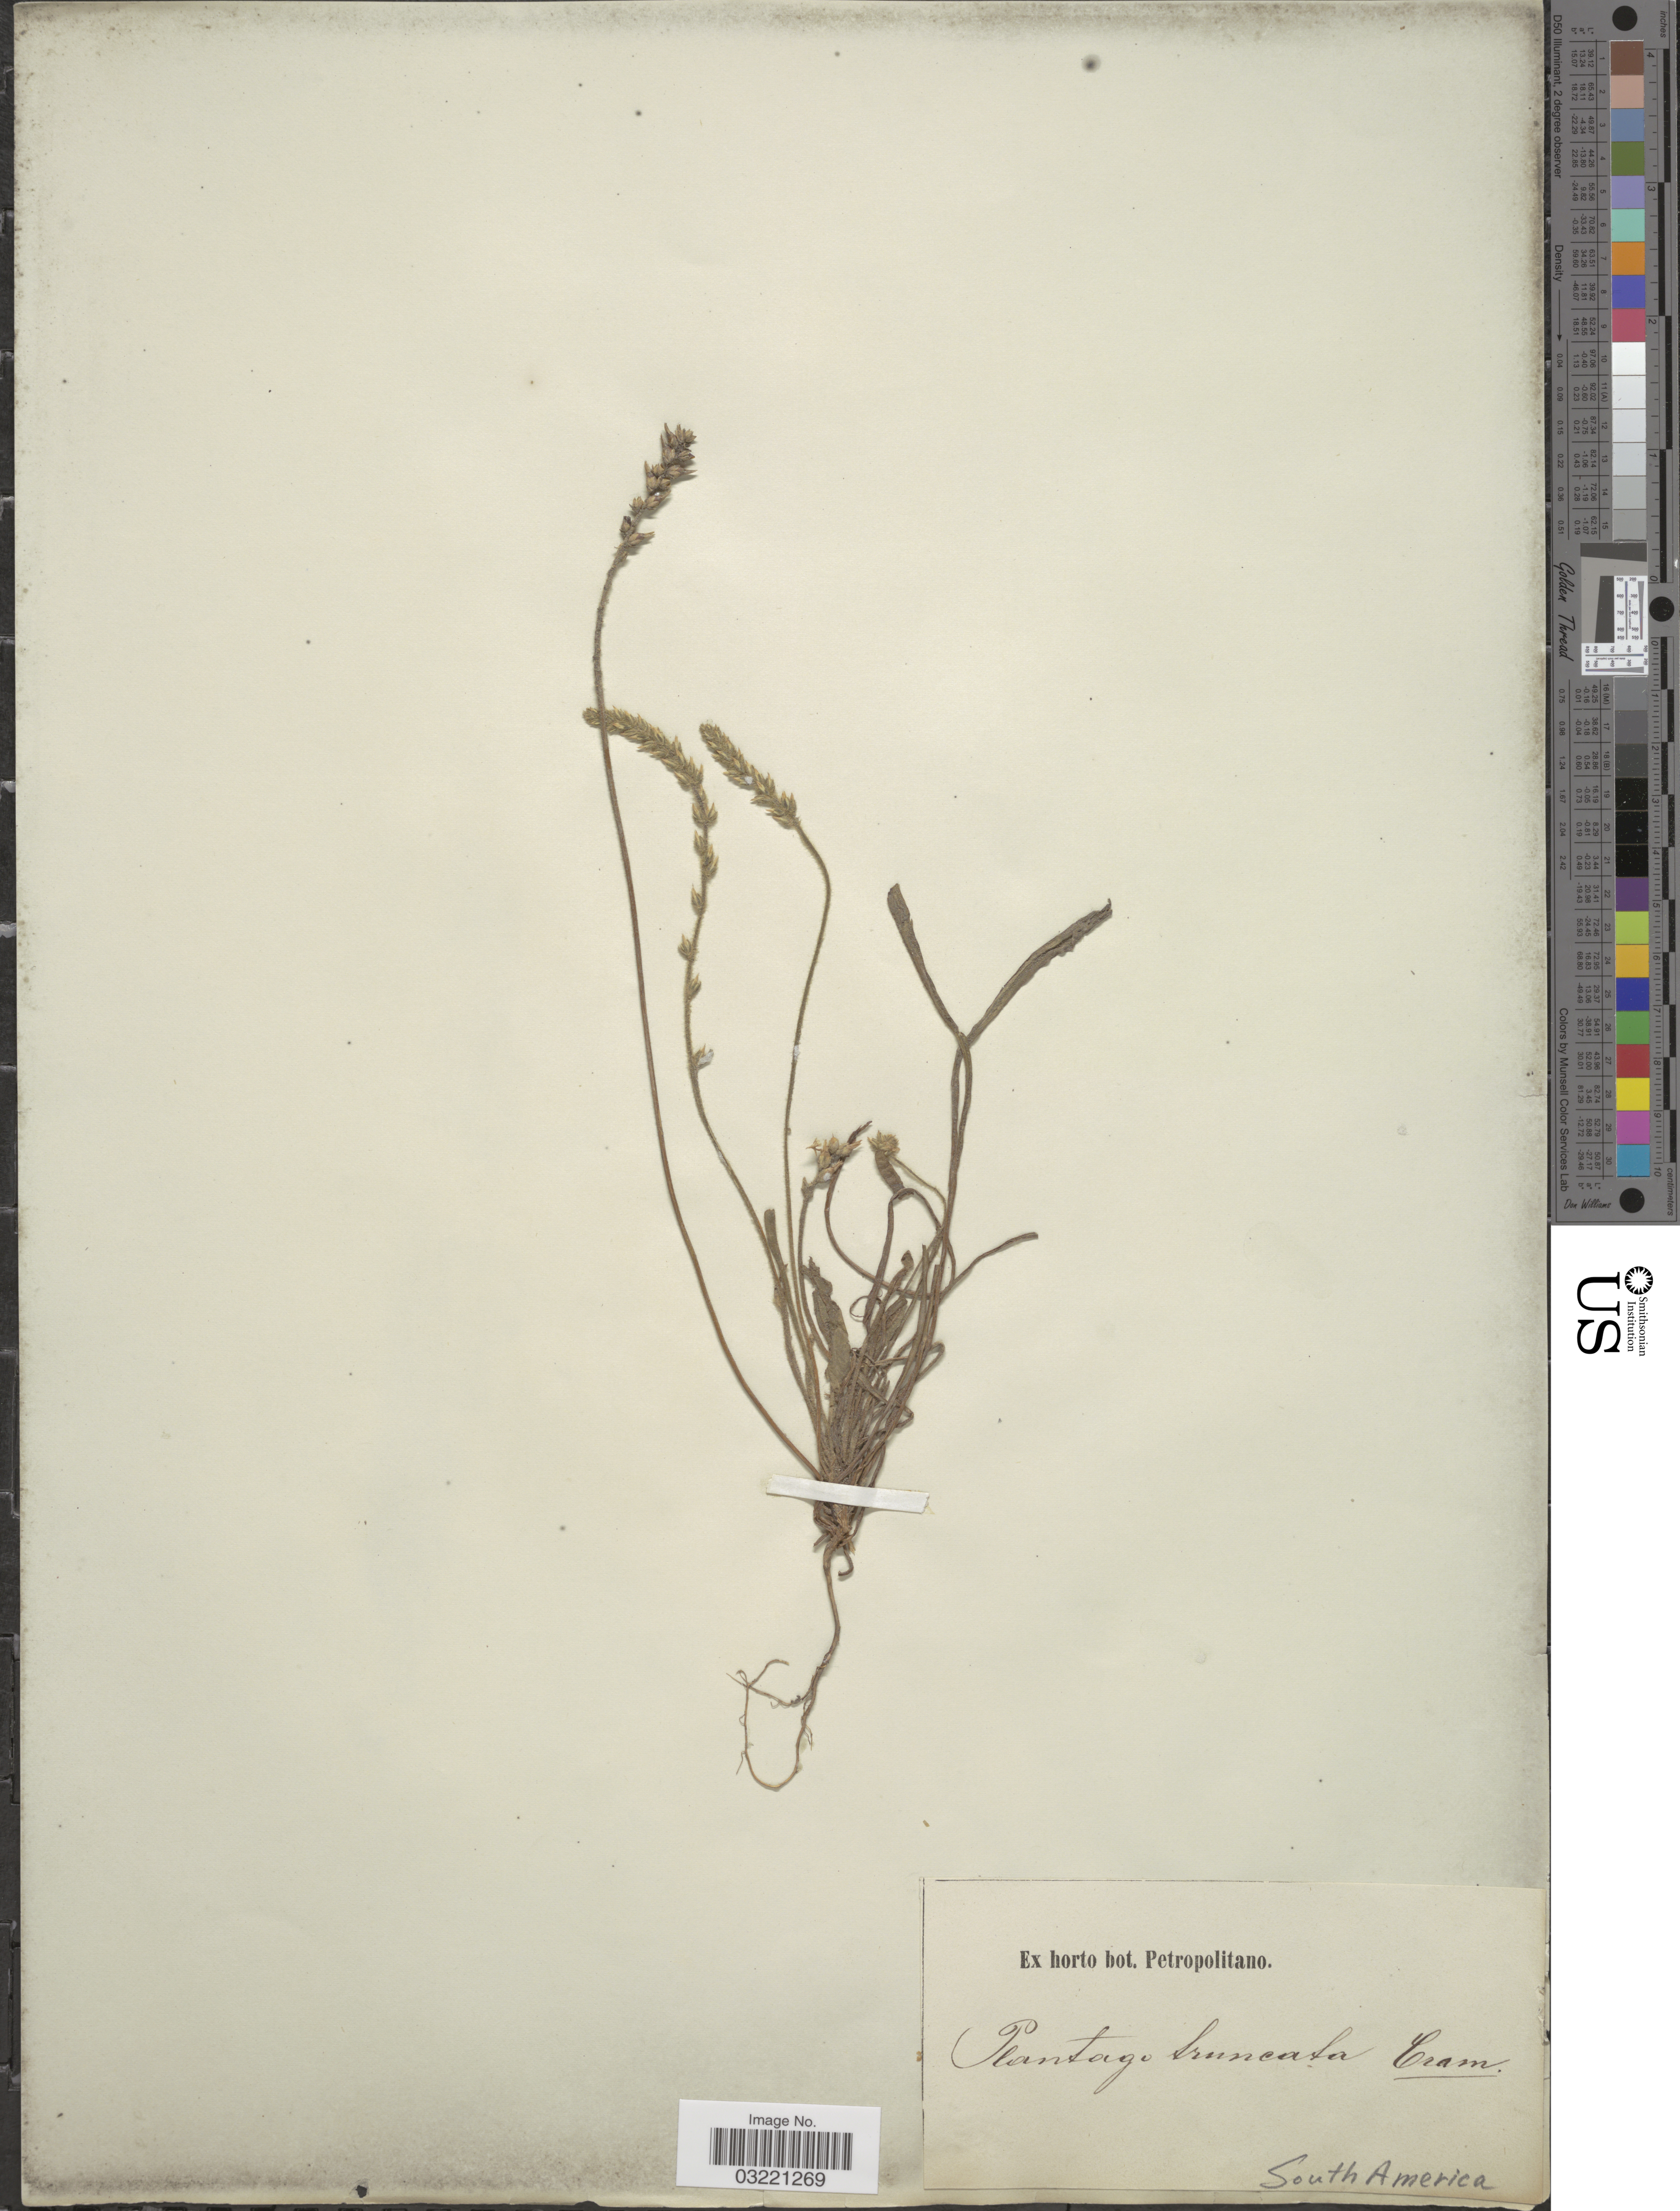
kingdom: Plantae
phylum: Tracheophyta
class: Magnoliopsida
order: Lamiales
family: Plantaginaceae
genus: Plantago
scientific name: Plantago truncata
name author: Cham. & Schltdl.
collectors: ex Horto Bot. Petropolitano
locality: South America.